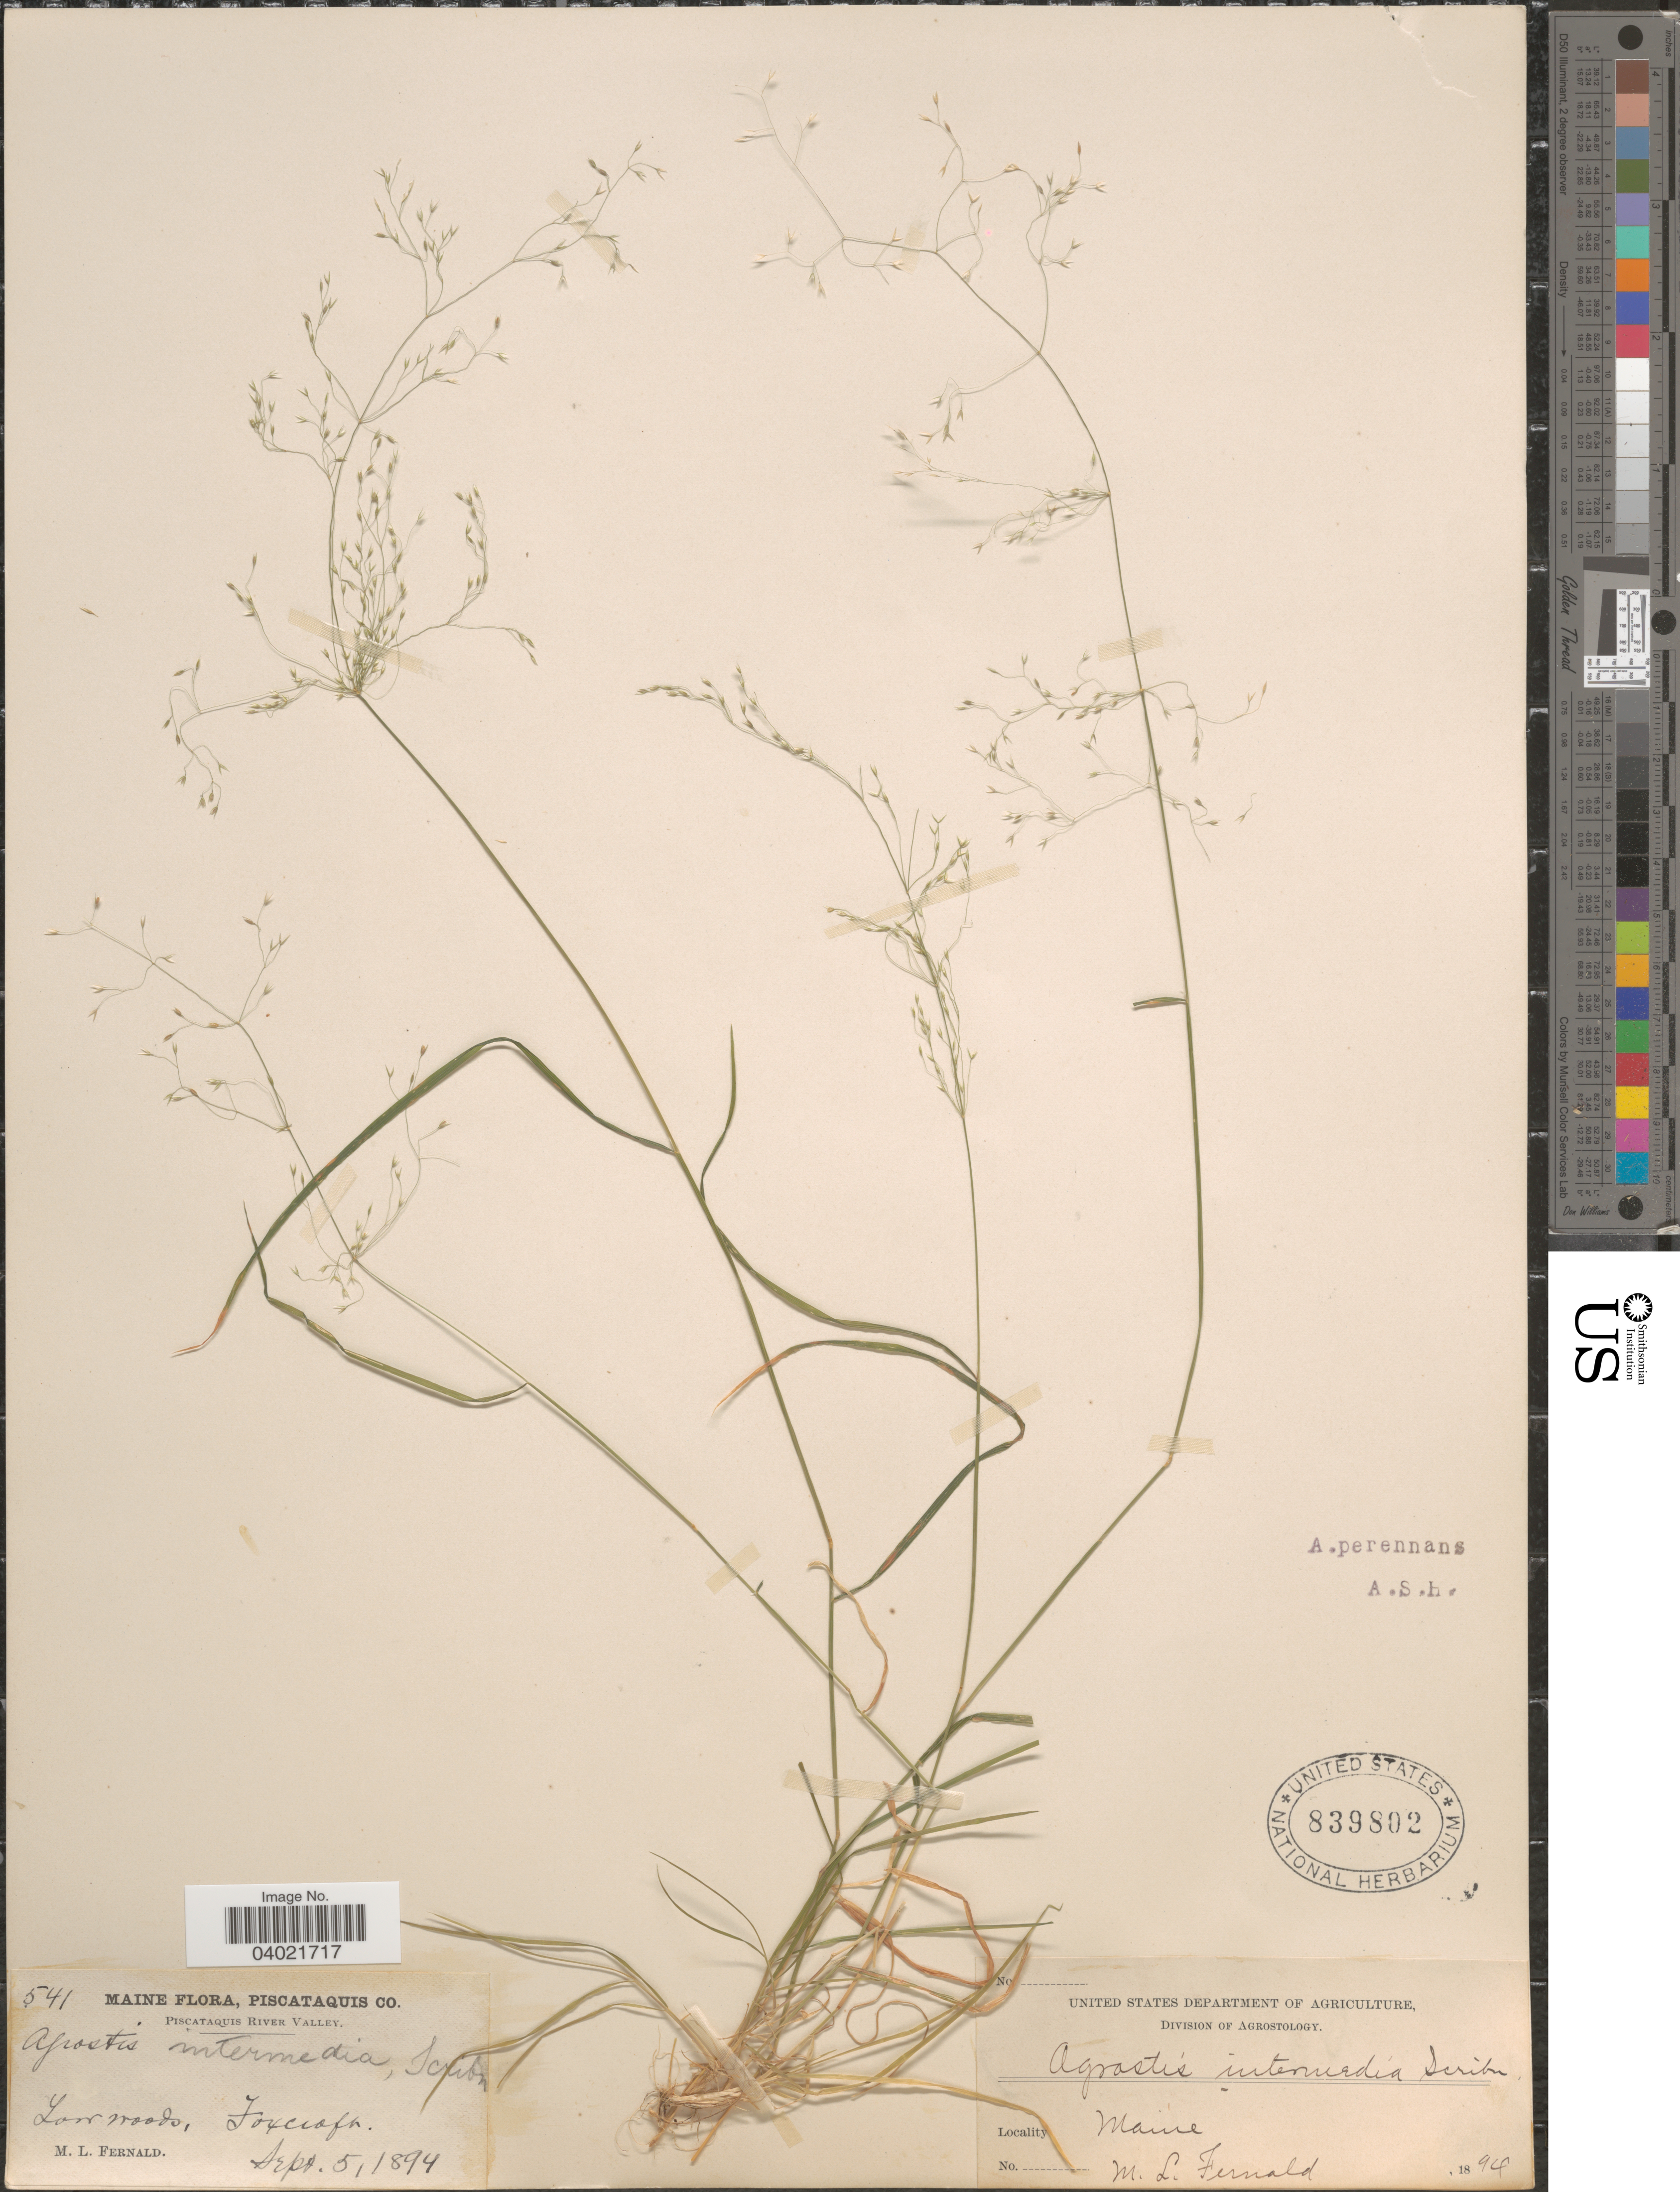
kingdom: Plantae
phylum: Tracheophyta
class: Liliopsida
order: Poales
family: Poaceae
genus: Agrostis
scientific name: Agrostis perennans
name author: (Walter) Tuck.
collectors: M. L. Fernald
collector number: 541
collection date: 1894-09-05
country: United States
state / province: Maine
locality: Piscataquis Co. Piscataquis River Valley. Foxcroft.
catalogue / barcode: US 839802